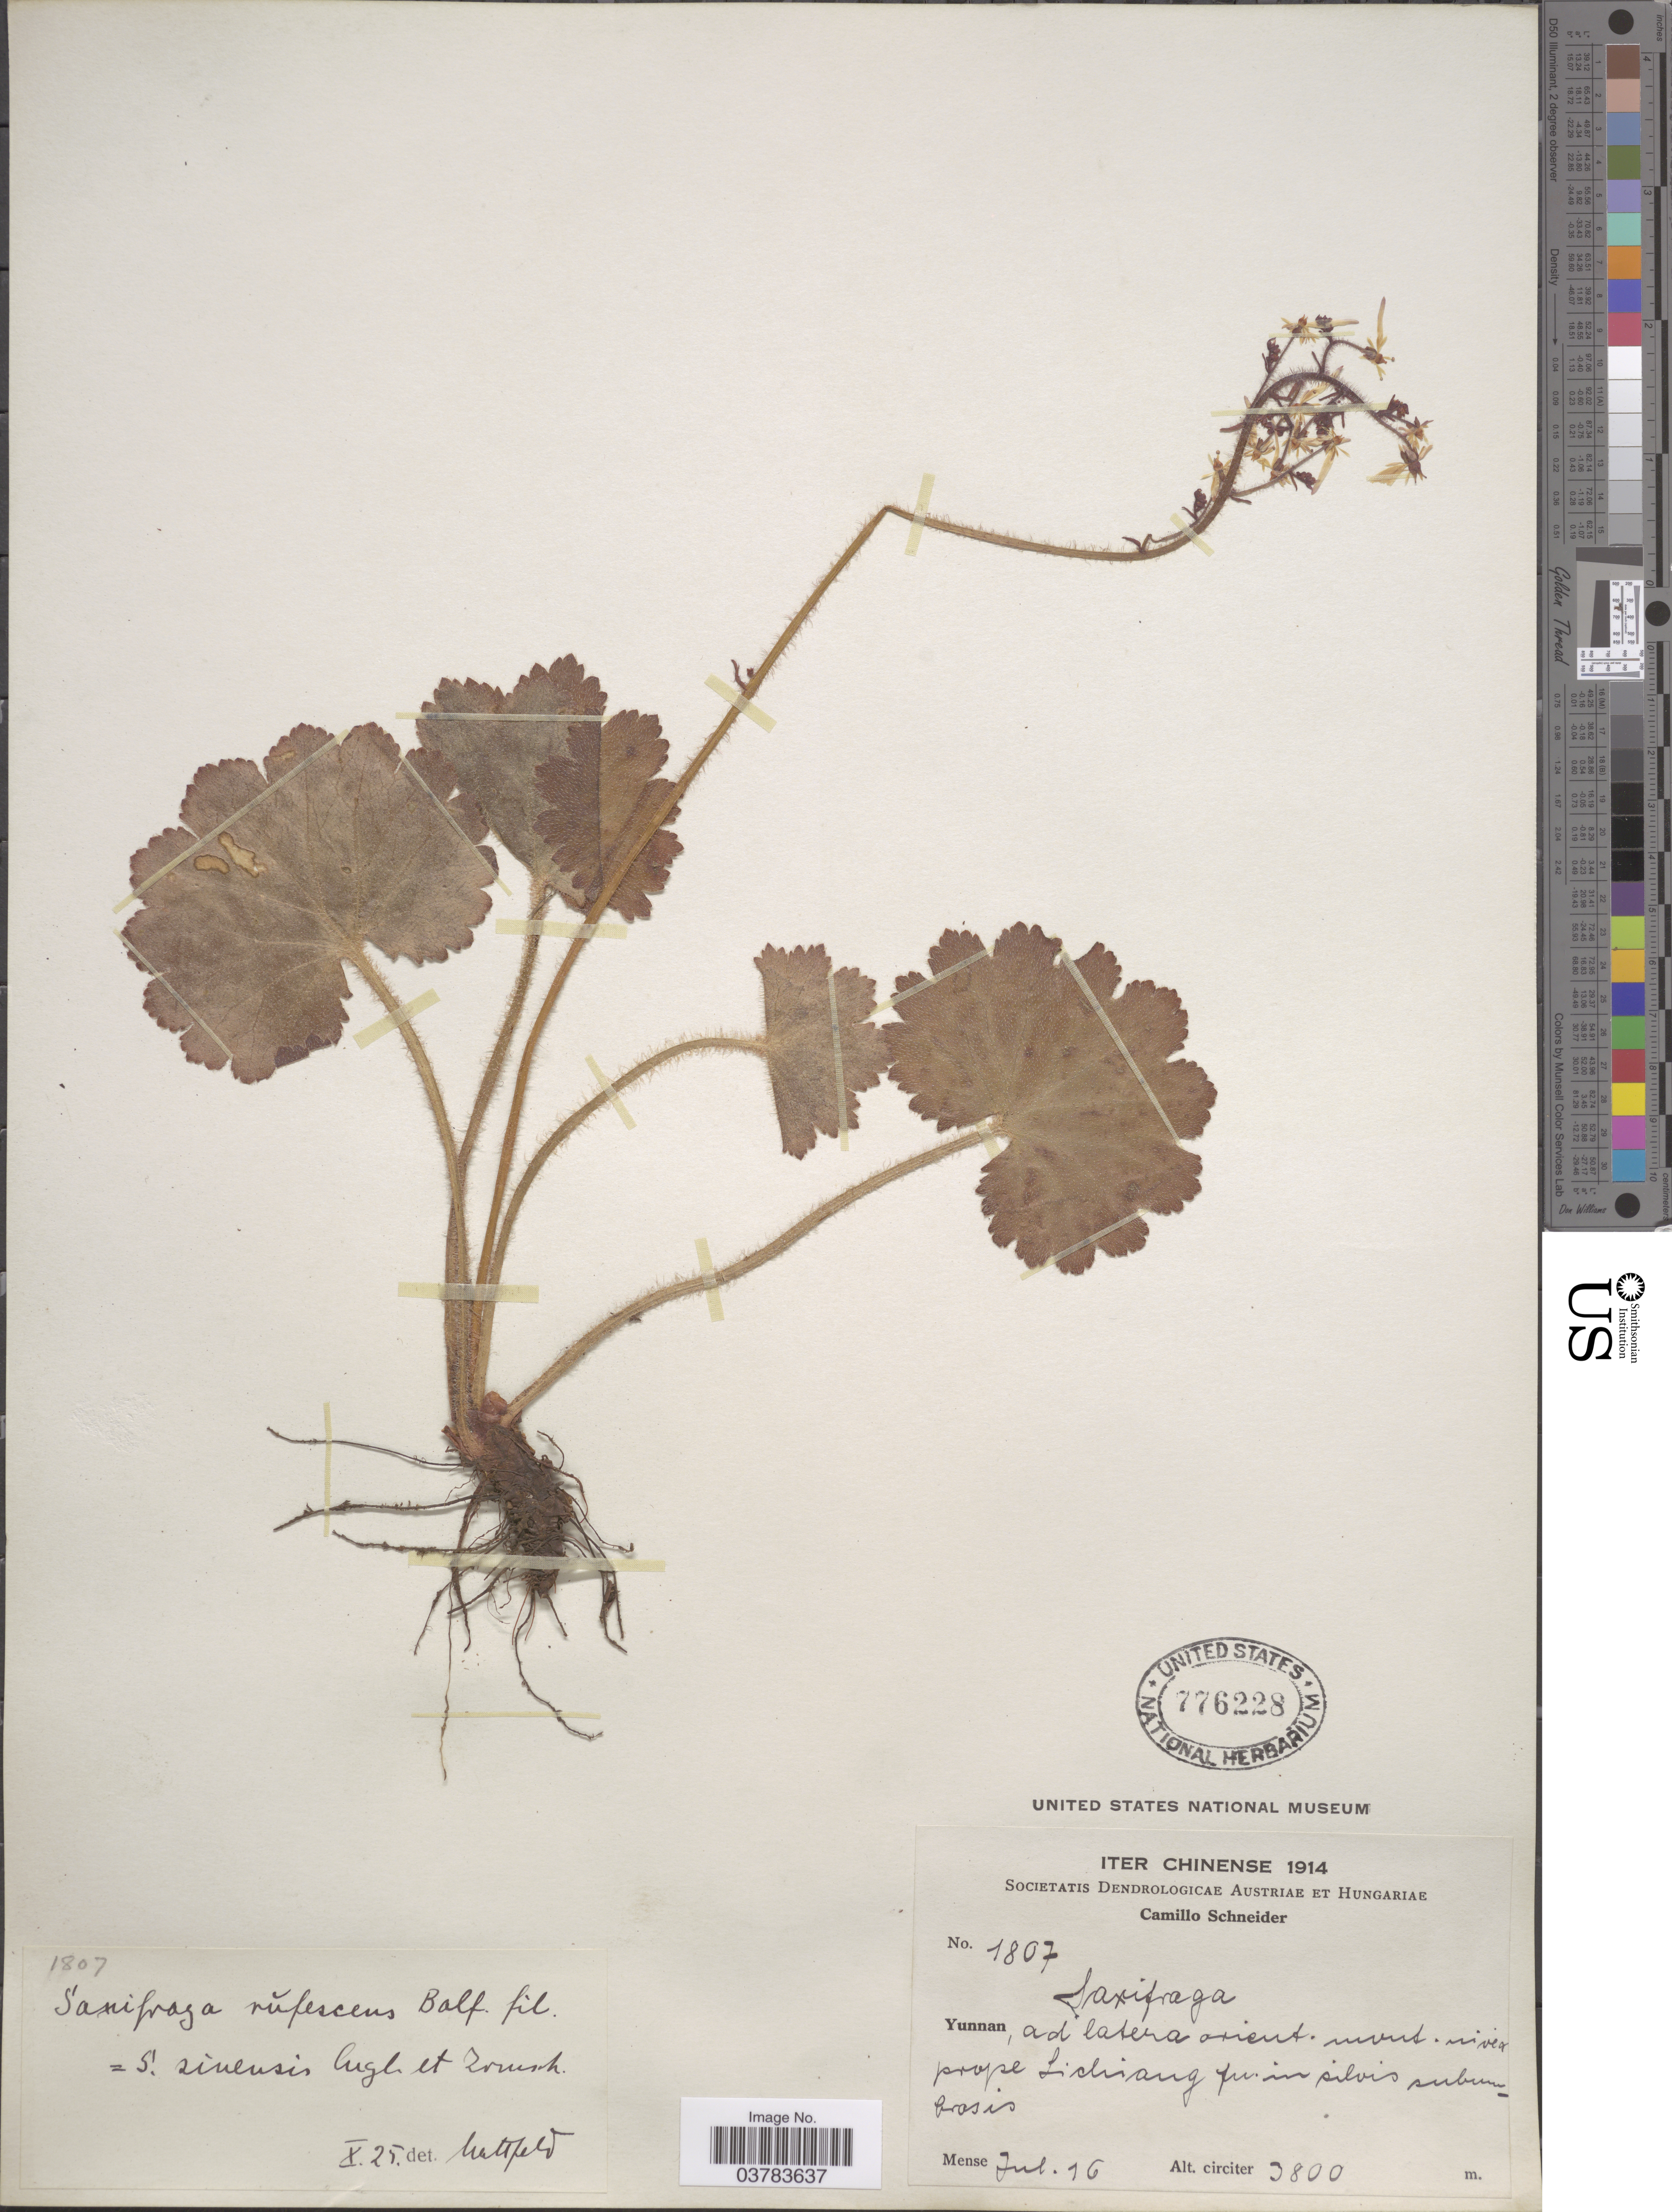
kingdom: Plantae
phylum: Tracheophyta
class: Magnoliopsida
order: Saxifragales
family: Saxifragaceae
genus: Saxifraga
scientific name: Saxifraga rufescens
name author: Balf.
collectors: C. K. Schneider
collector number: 1807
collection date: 1914-07-16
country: China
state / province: Yunnan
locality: Iter Chinense 1914. Ad latera orient. mont. niveor. prope Lichiang [illegible text] in silvis subumbrosis.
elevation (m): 3800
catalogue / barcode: US 776228